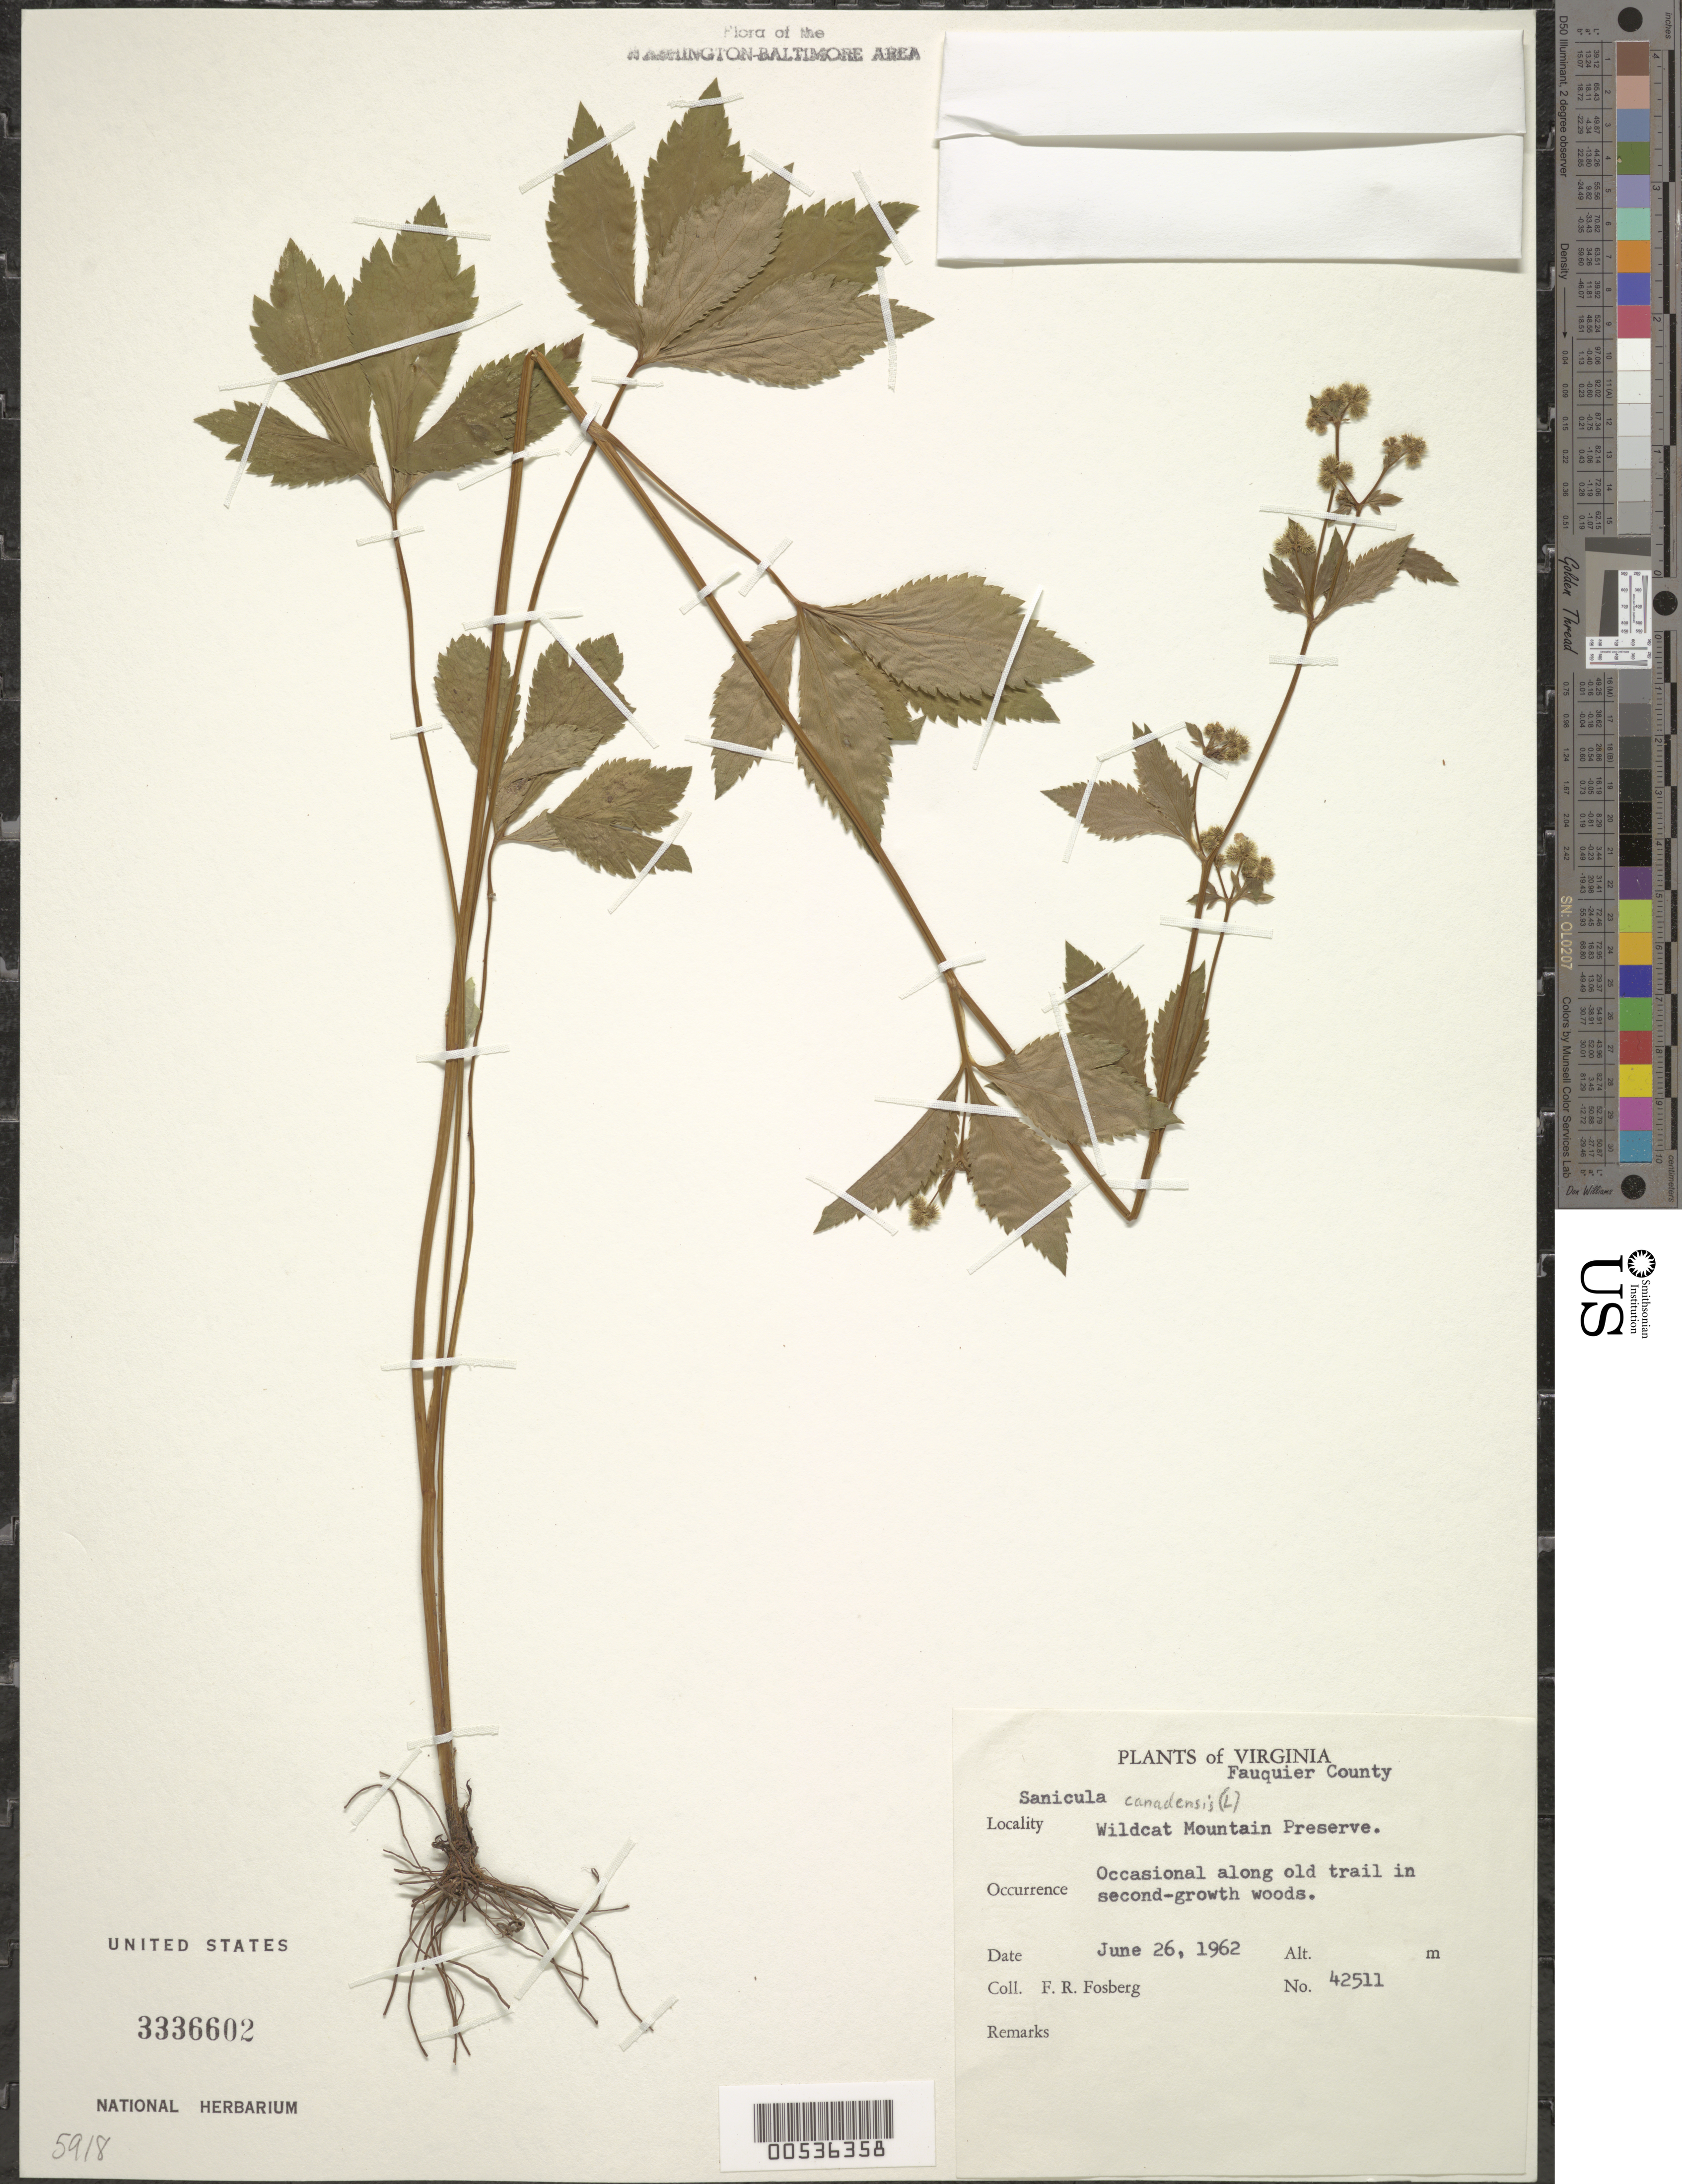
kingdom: Plantae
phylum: Tracheophyta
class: Magnoliopsida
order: Apiales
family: Apiaceae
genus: Sanicula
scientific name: Sanicula canadensis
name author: L.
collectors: F. R. Fosberg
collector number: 42511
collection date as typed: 26 Jun 1962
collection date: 1962-06-26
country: United States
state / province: Virginia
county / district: Fauquier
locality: Wildcat Mountain Preserve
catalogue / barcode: US 3336602